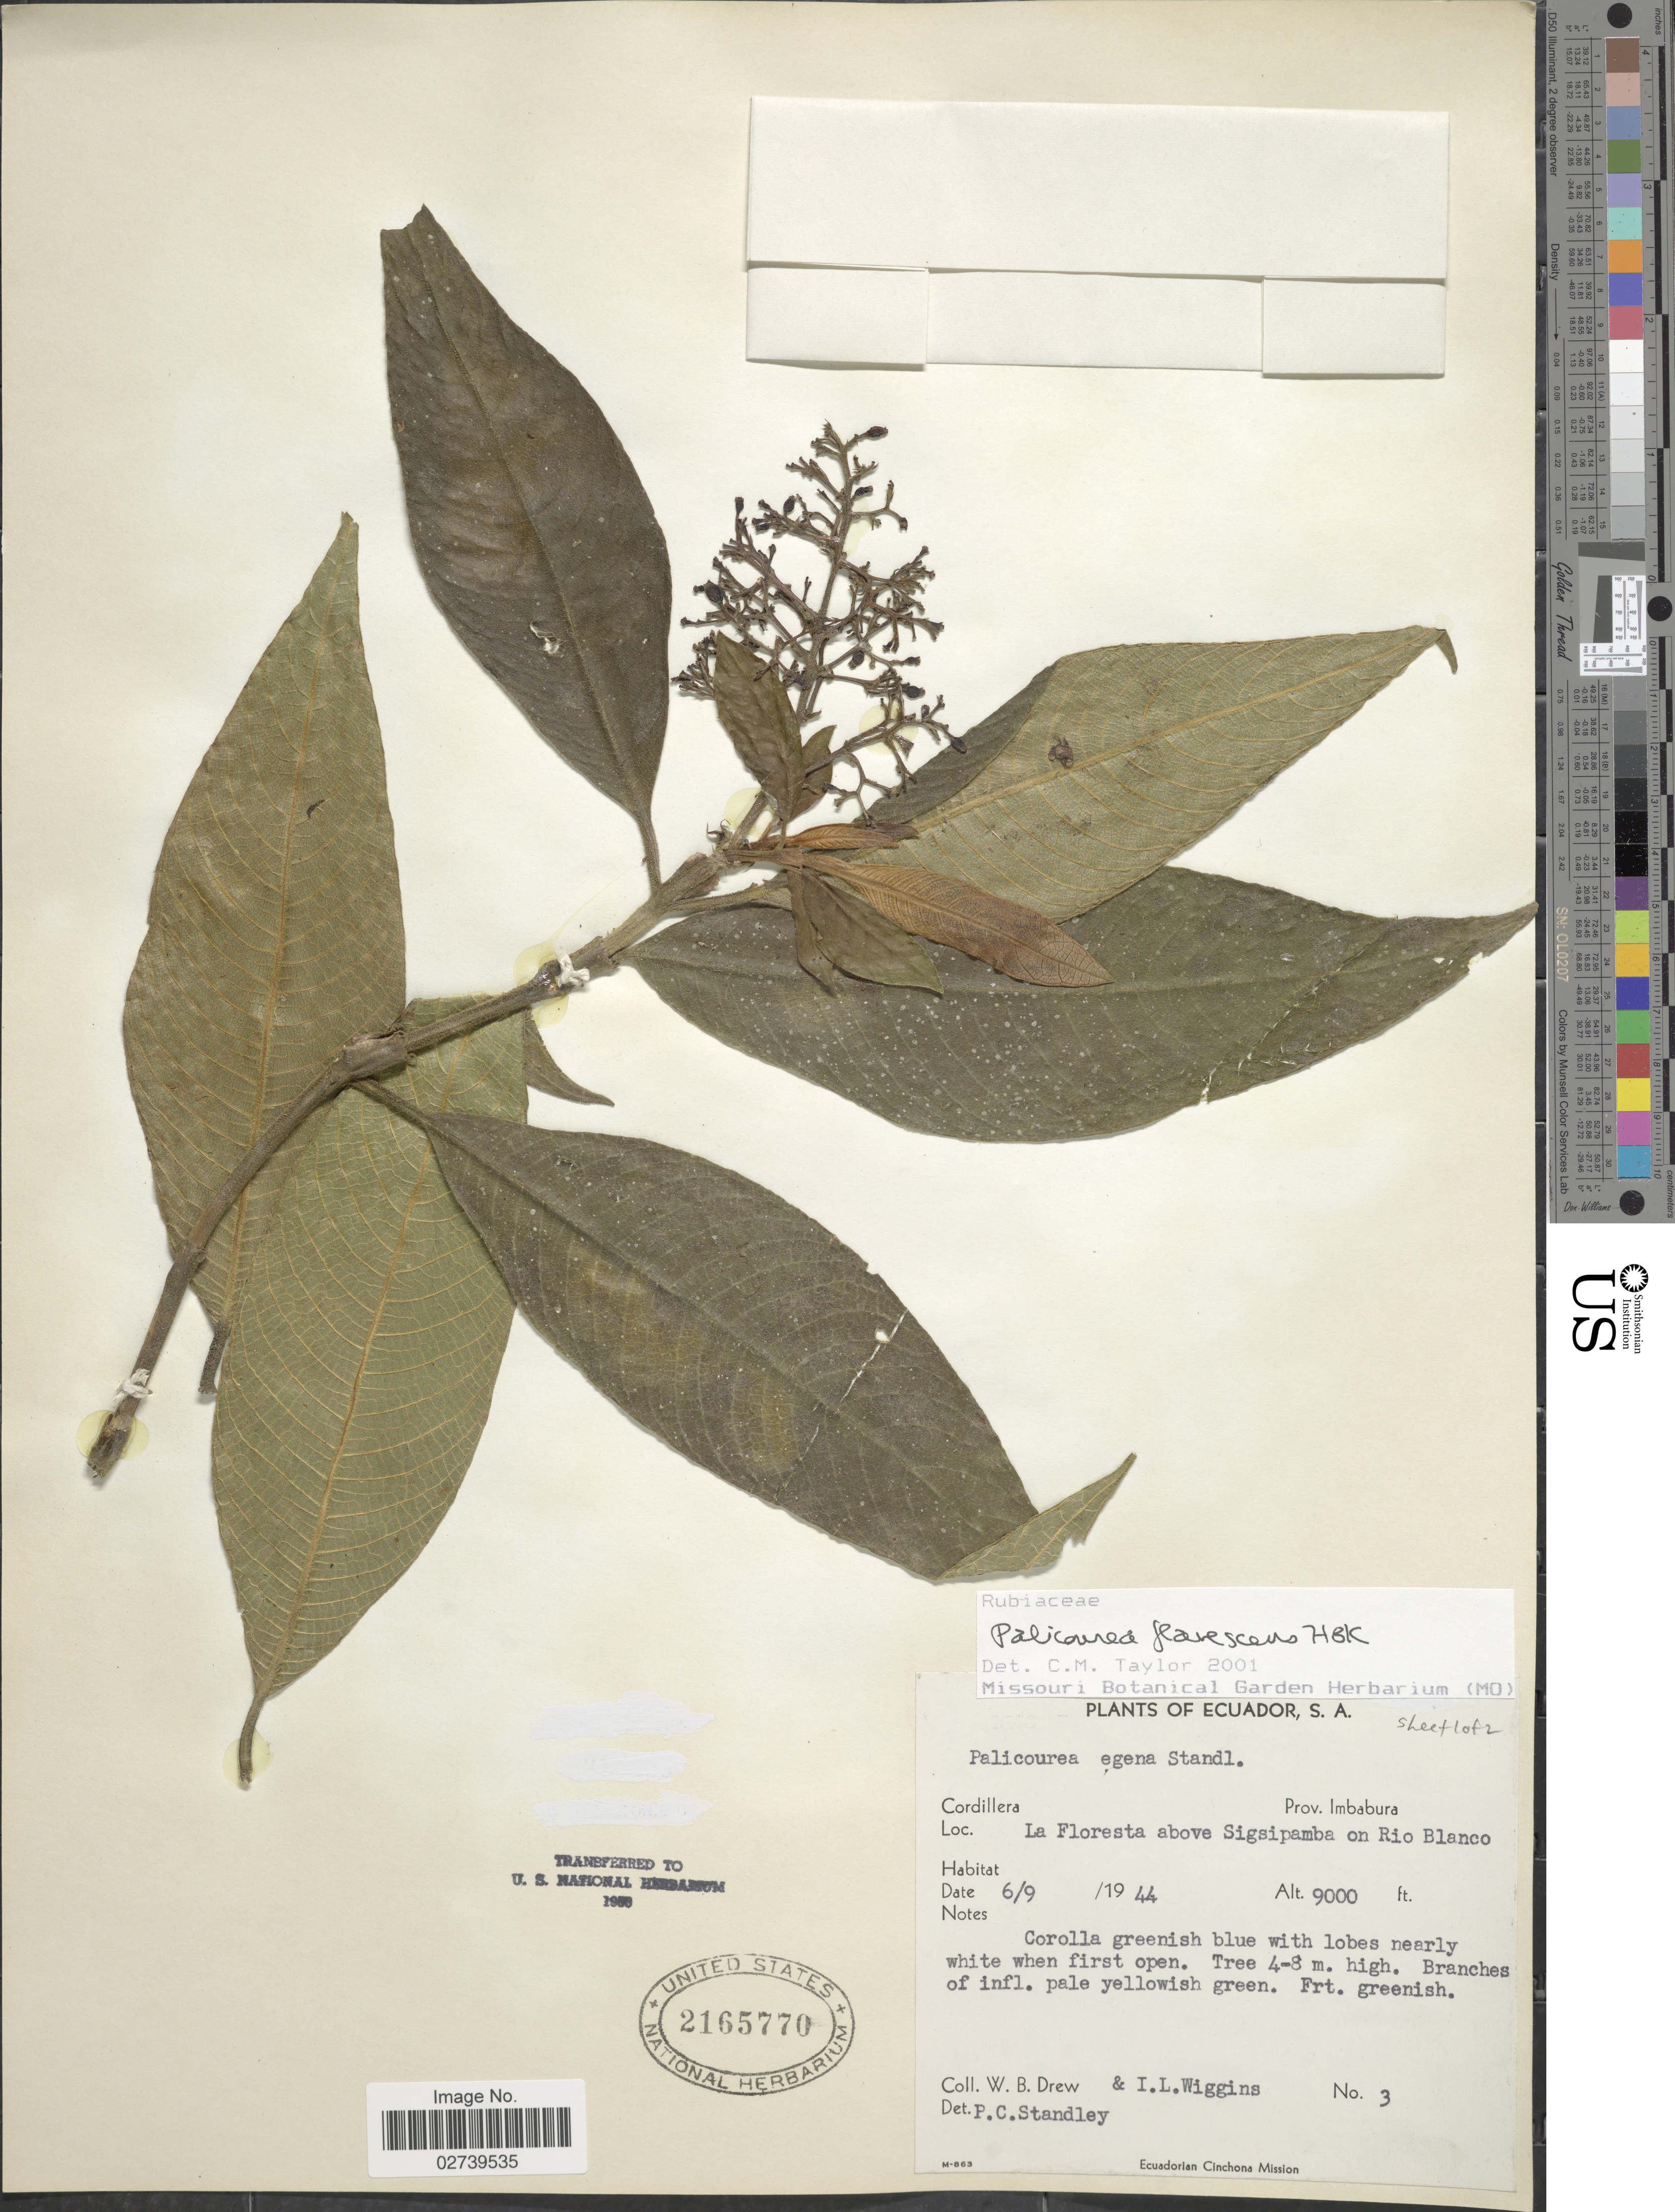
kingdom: Plantae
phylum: Tracheophyta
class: Magnoliopsida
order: Gentianales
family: Rubiaceae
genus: Palicourea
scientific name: Palicourea flavescens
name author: Kunth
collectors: W. B. Drew & I. L. Wiggins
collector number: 3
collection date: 1944-09-06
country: Ecuador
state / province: Imbabura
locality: Cordillera, La Floresta above Sigsipamba on Rio Blanco.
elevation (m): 2743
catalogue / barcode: US 2165770